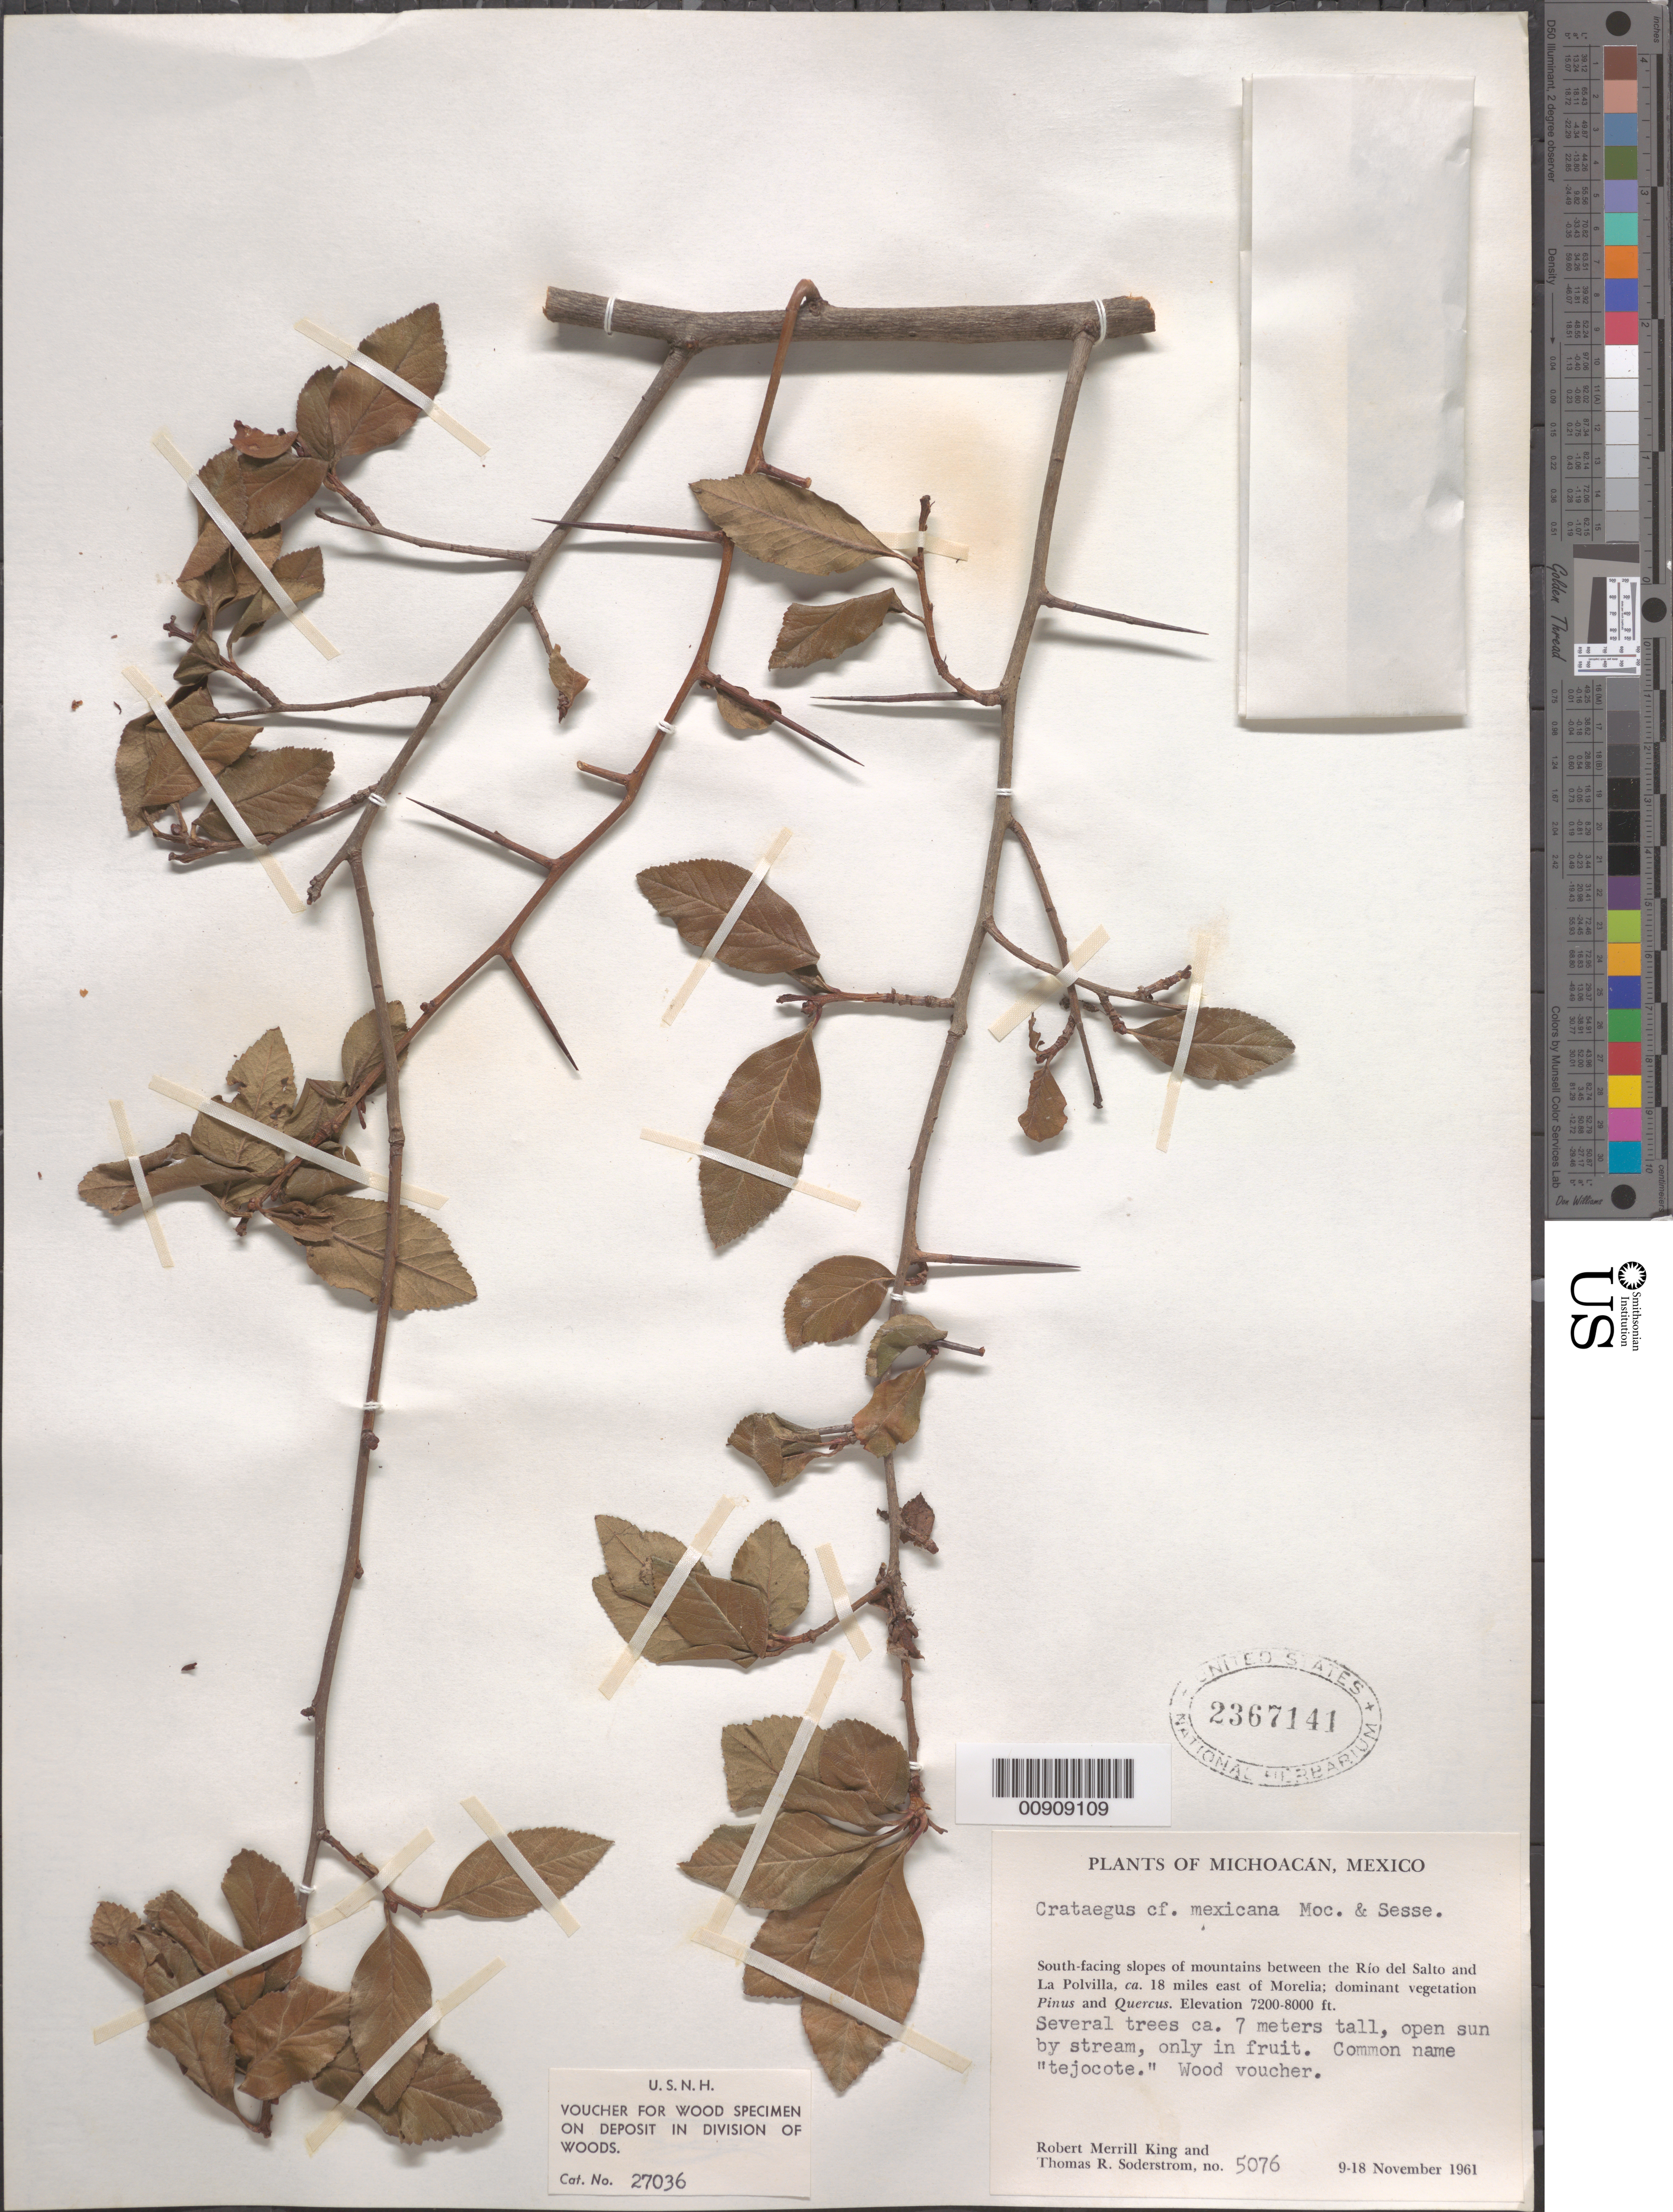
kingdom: Plantae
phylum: Tracheophyta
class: Magnoliopsida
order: Rosales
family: Rosaceae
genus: Crataegus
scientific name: Crataegus mexicana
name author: Moc. & Sessé ex DC.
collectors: R. M. King & T. R. Soderstrom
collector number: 5076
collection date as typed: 09 Nov 1961 to 18 Nov 1961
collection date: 1961-11-09/1961-11-18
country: Mexico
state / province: Michoacán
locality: South-facing slopes of mountains between the Río del Salto and La Polvilla, ca. 18 miles east of Morelia.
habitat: Open sun by stream; dominant vegetation Pinus and Quercus.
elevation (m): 2195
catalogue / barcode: US 2367141